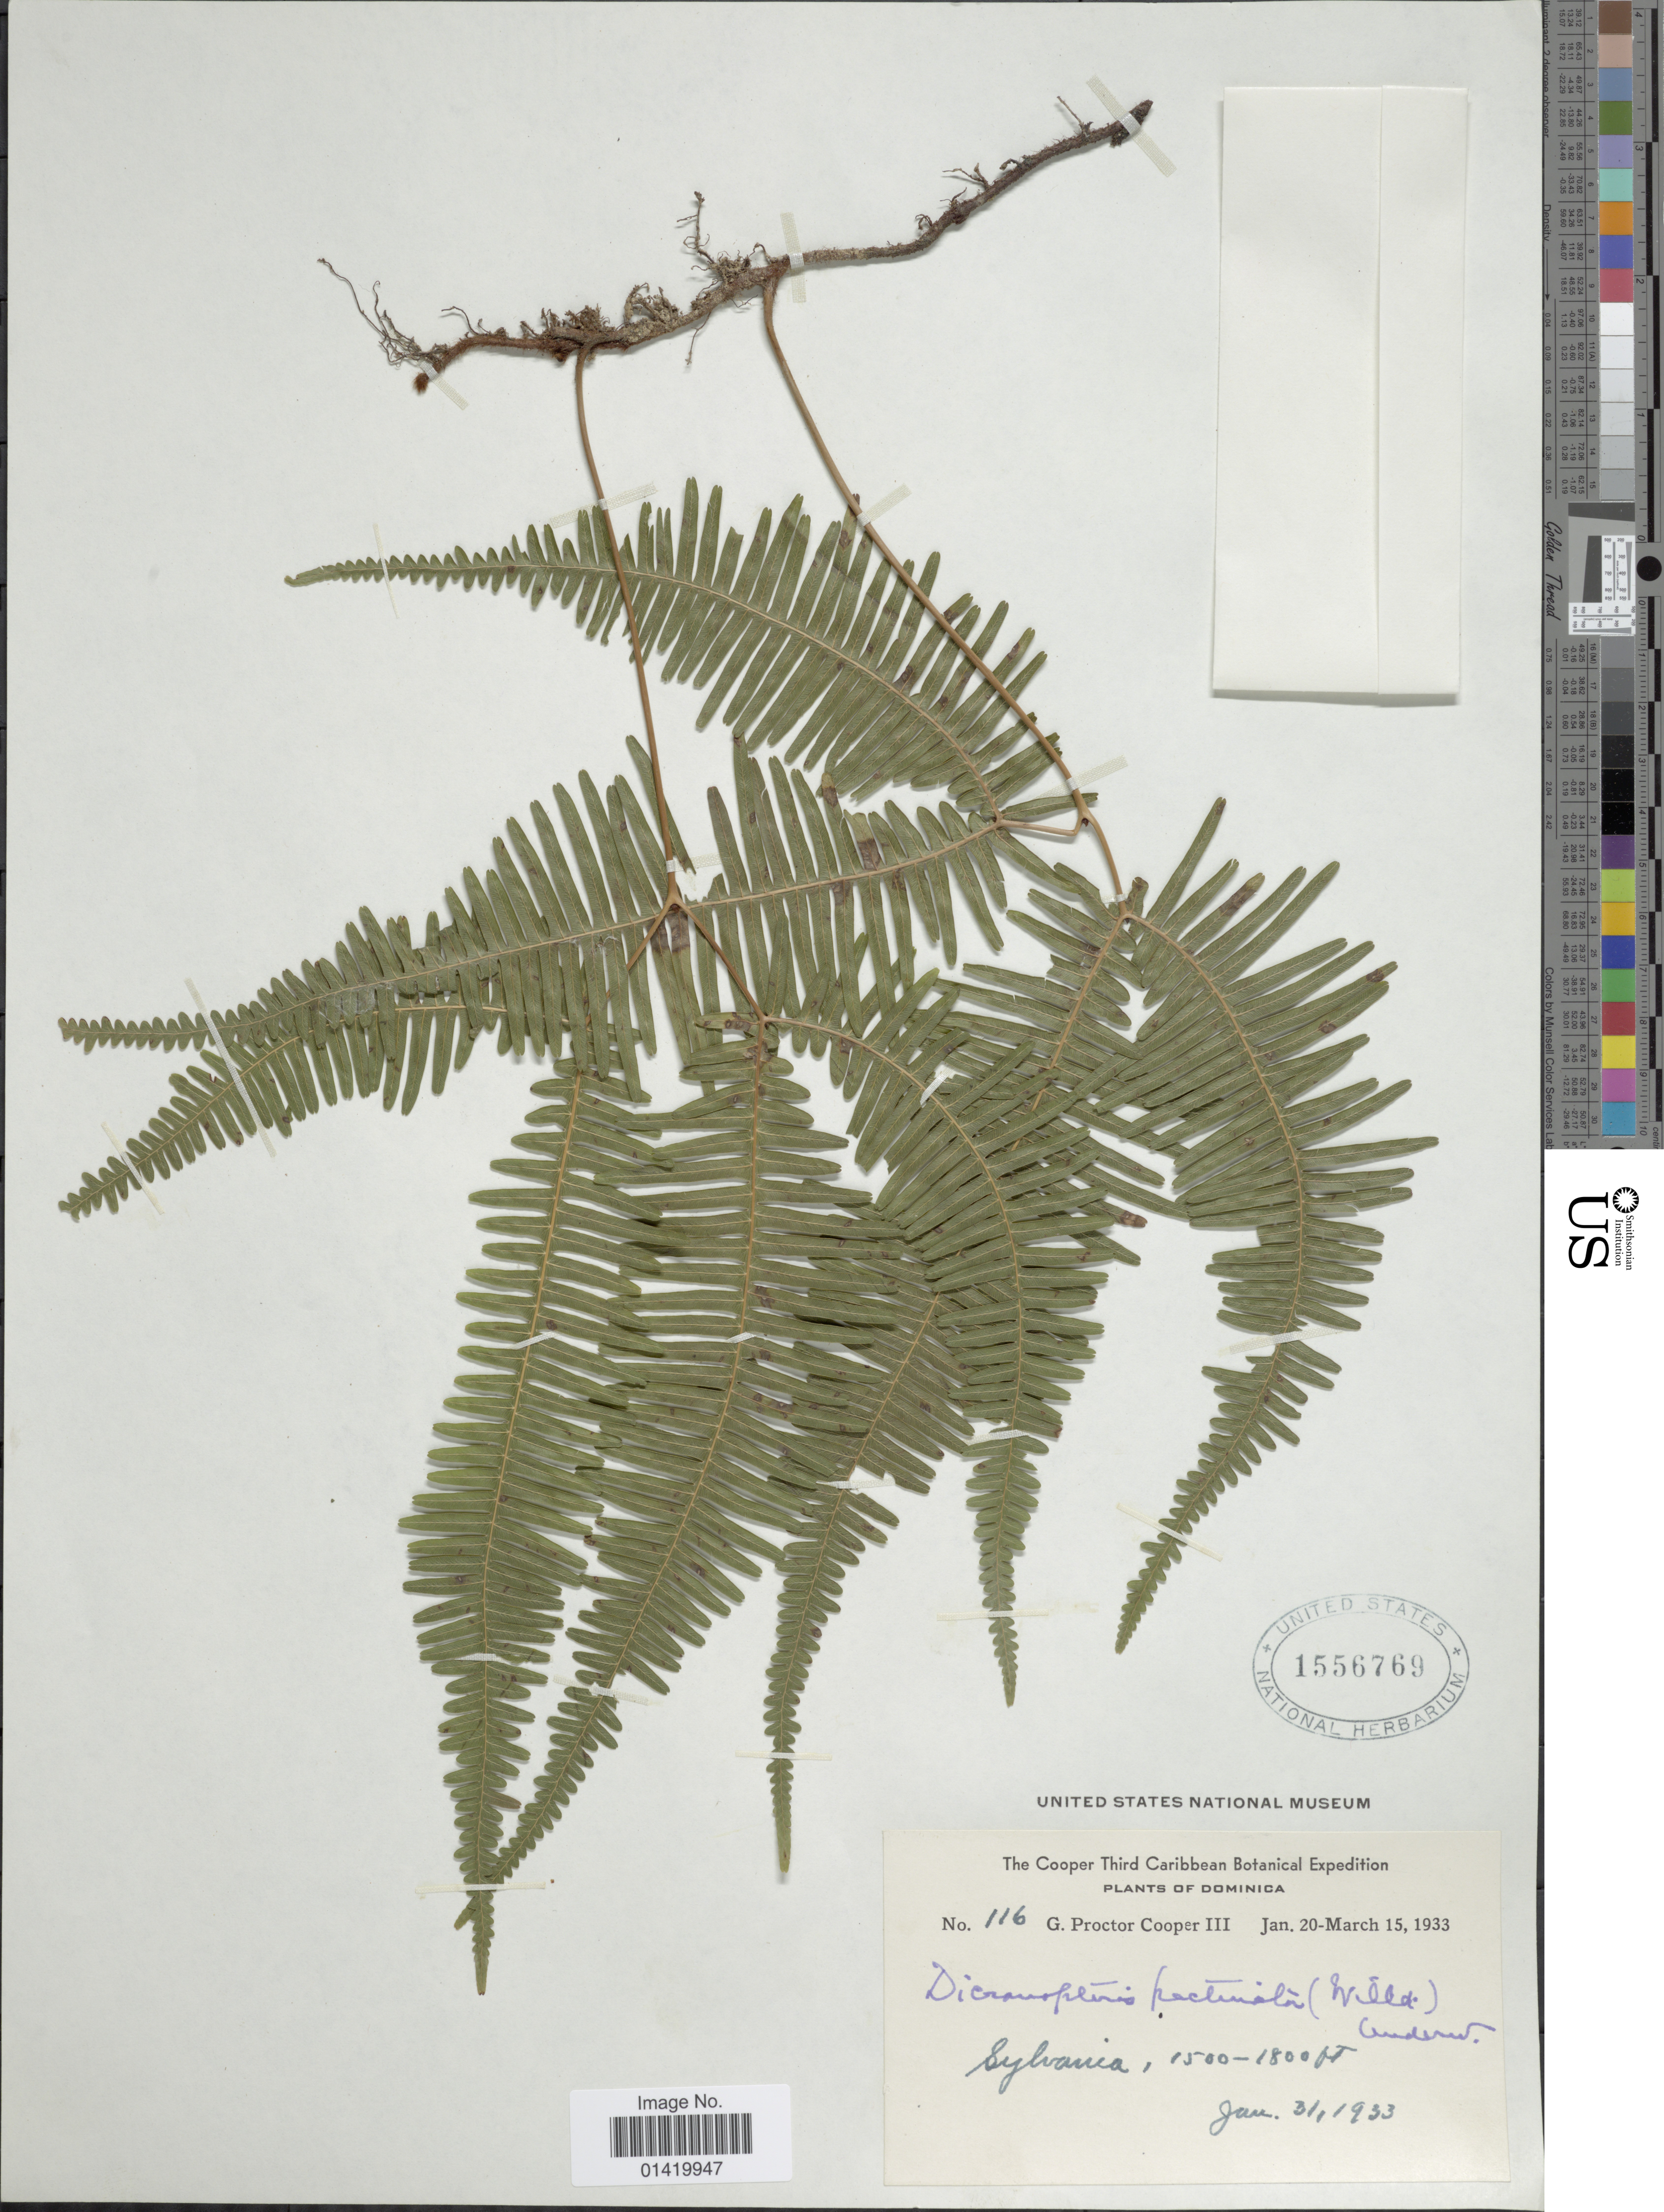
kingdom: Plantae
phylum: Tracheophyta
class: Polypodiopsida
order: Gleicheniales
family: Gleicheniaceae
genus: Gleichenella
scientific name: Gleichenella pectinata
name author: (Willd.) Ching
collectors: G. Cooper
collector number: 116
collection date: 1933-01-31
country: Dominica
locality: Sylvania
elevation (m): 457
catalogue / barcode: US 1556769